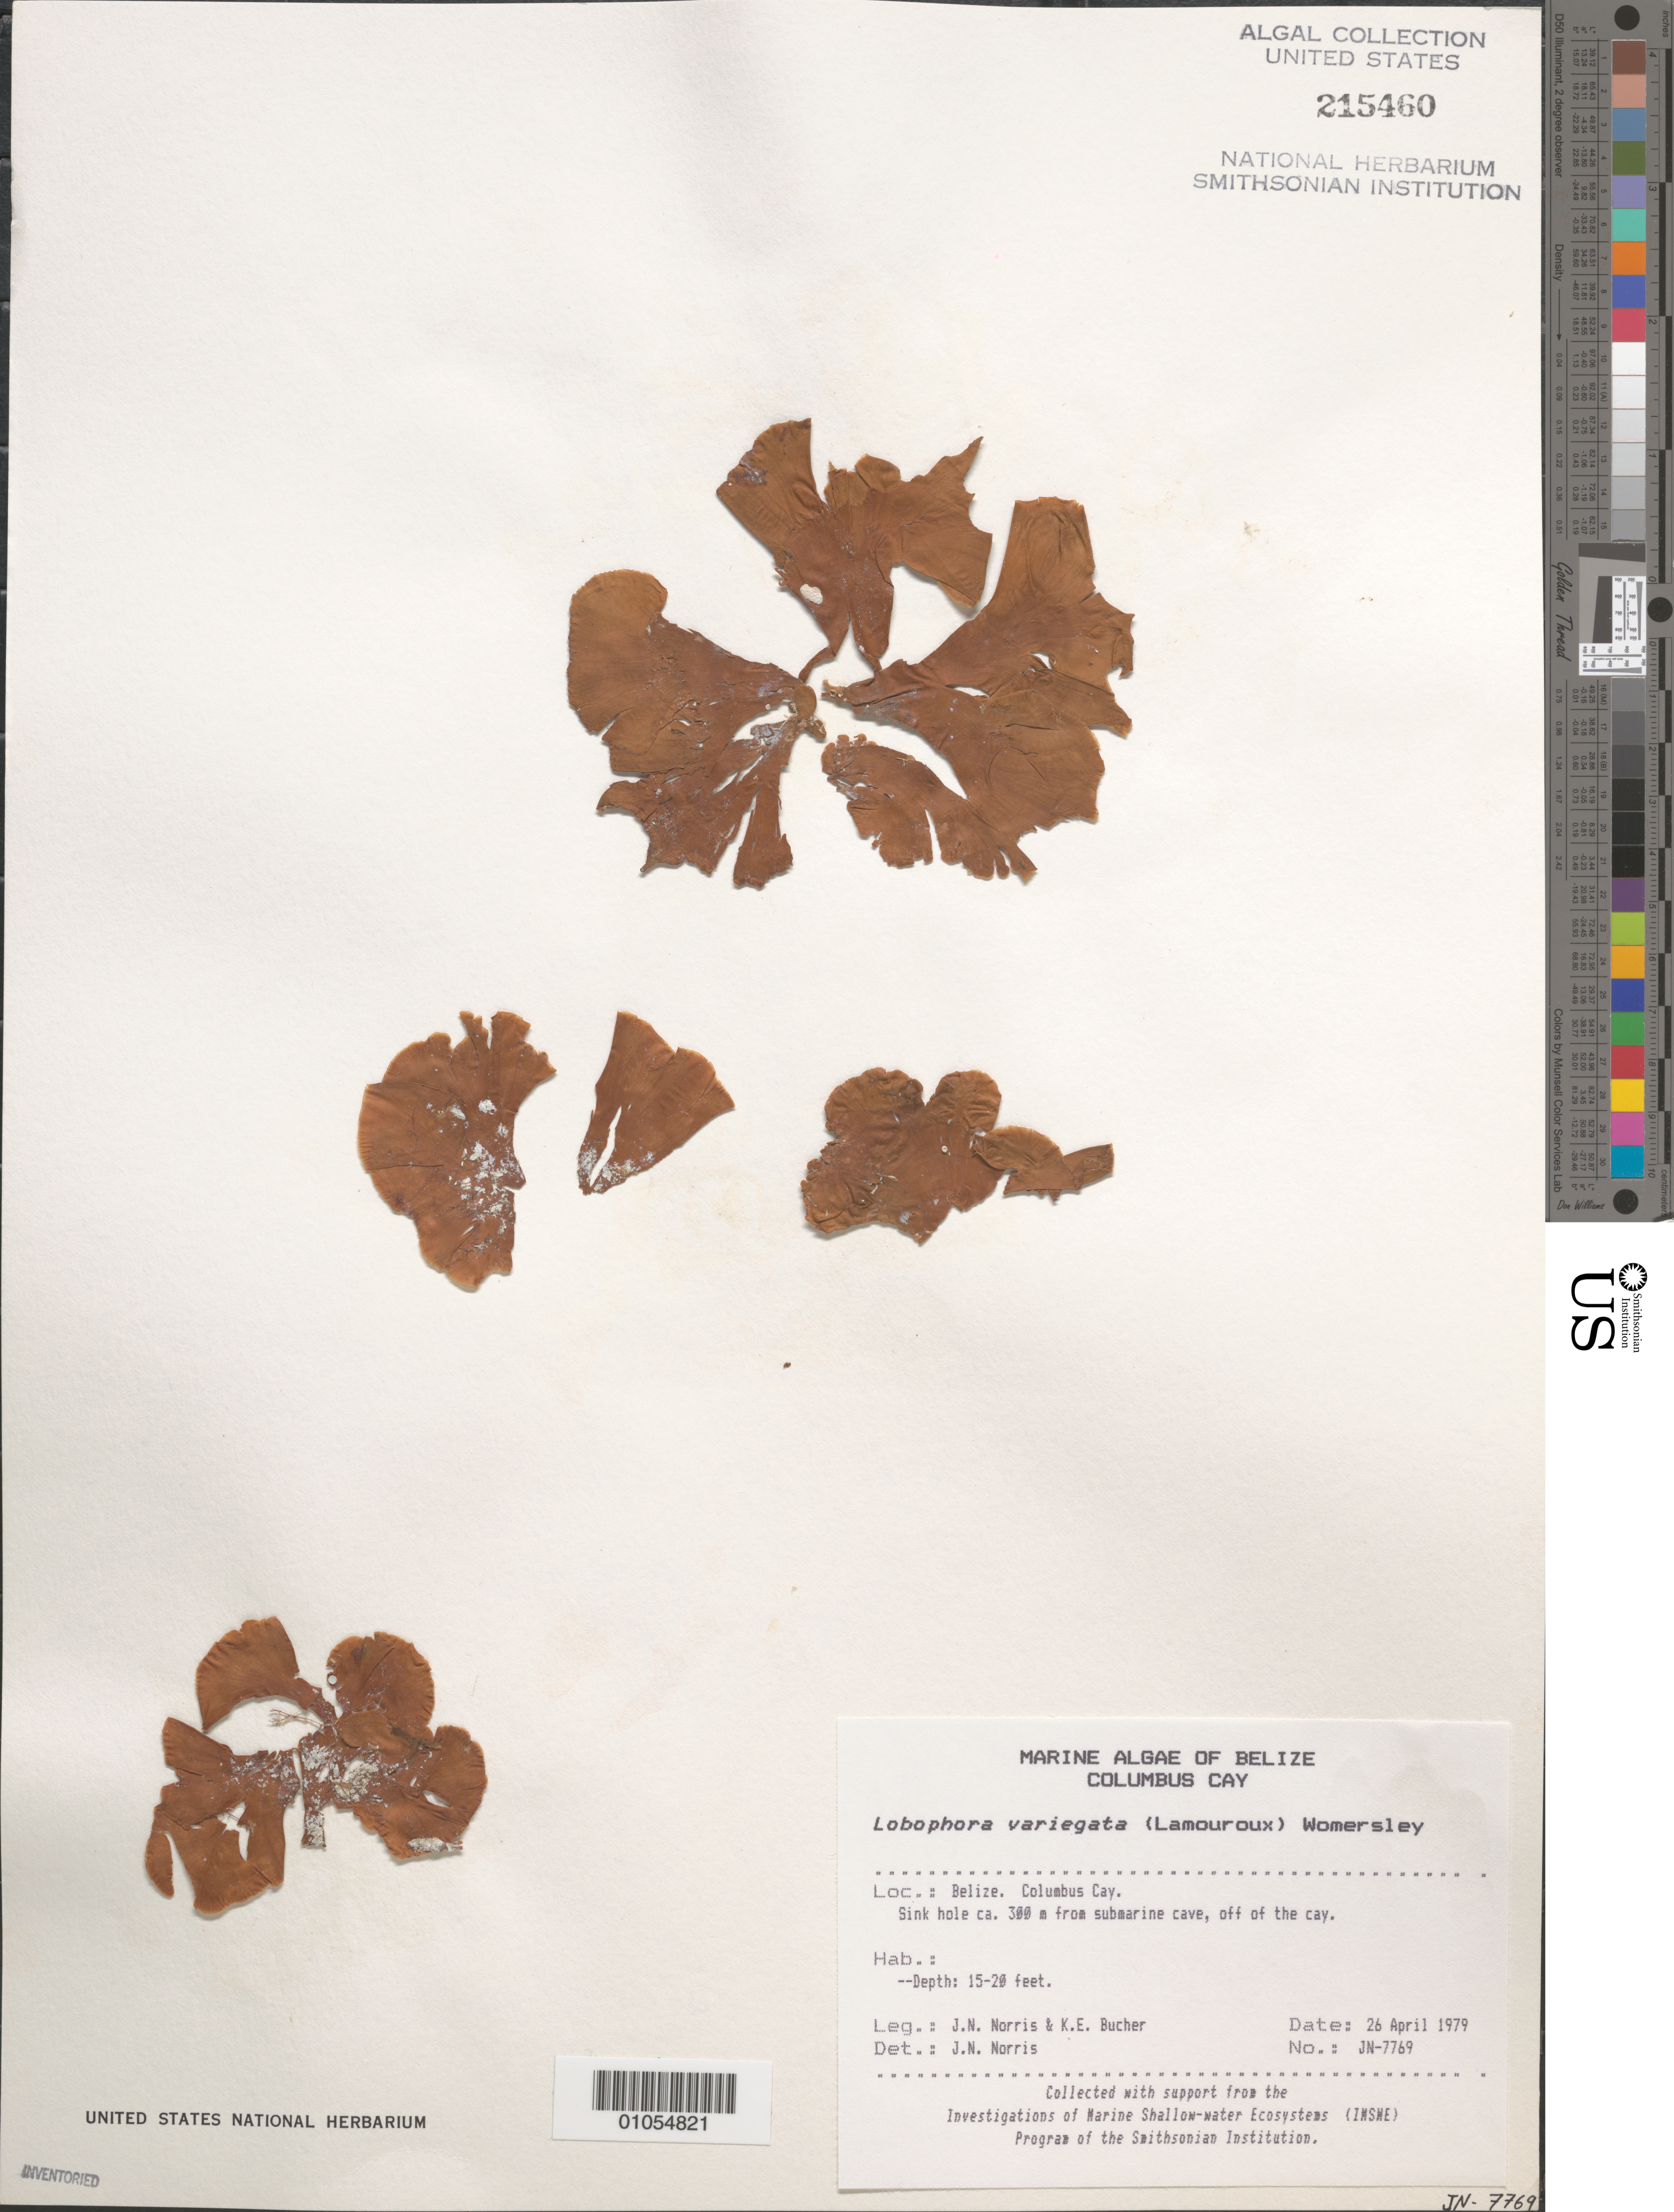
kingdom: Chromista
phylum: Ochrophyta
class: Phaeophyceae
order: Dictyotales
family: Dictyotaceae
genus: Lobophora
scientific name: Lobophora variegata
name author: (J.V.Lamouroux) Womersley & E.C. Oliveira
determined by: Norris, James N.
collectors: J. N. Norris & K. E. Bucher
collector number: JN-7769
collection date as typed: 26 Apr 1979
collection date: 1979-04-26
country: Belize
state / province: Stann Creek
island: Columbus Cay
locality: Sink hole ca. 300 m from submarine cave, off of the cay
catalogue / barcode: US 215460